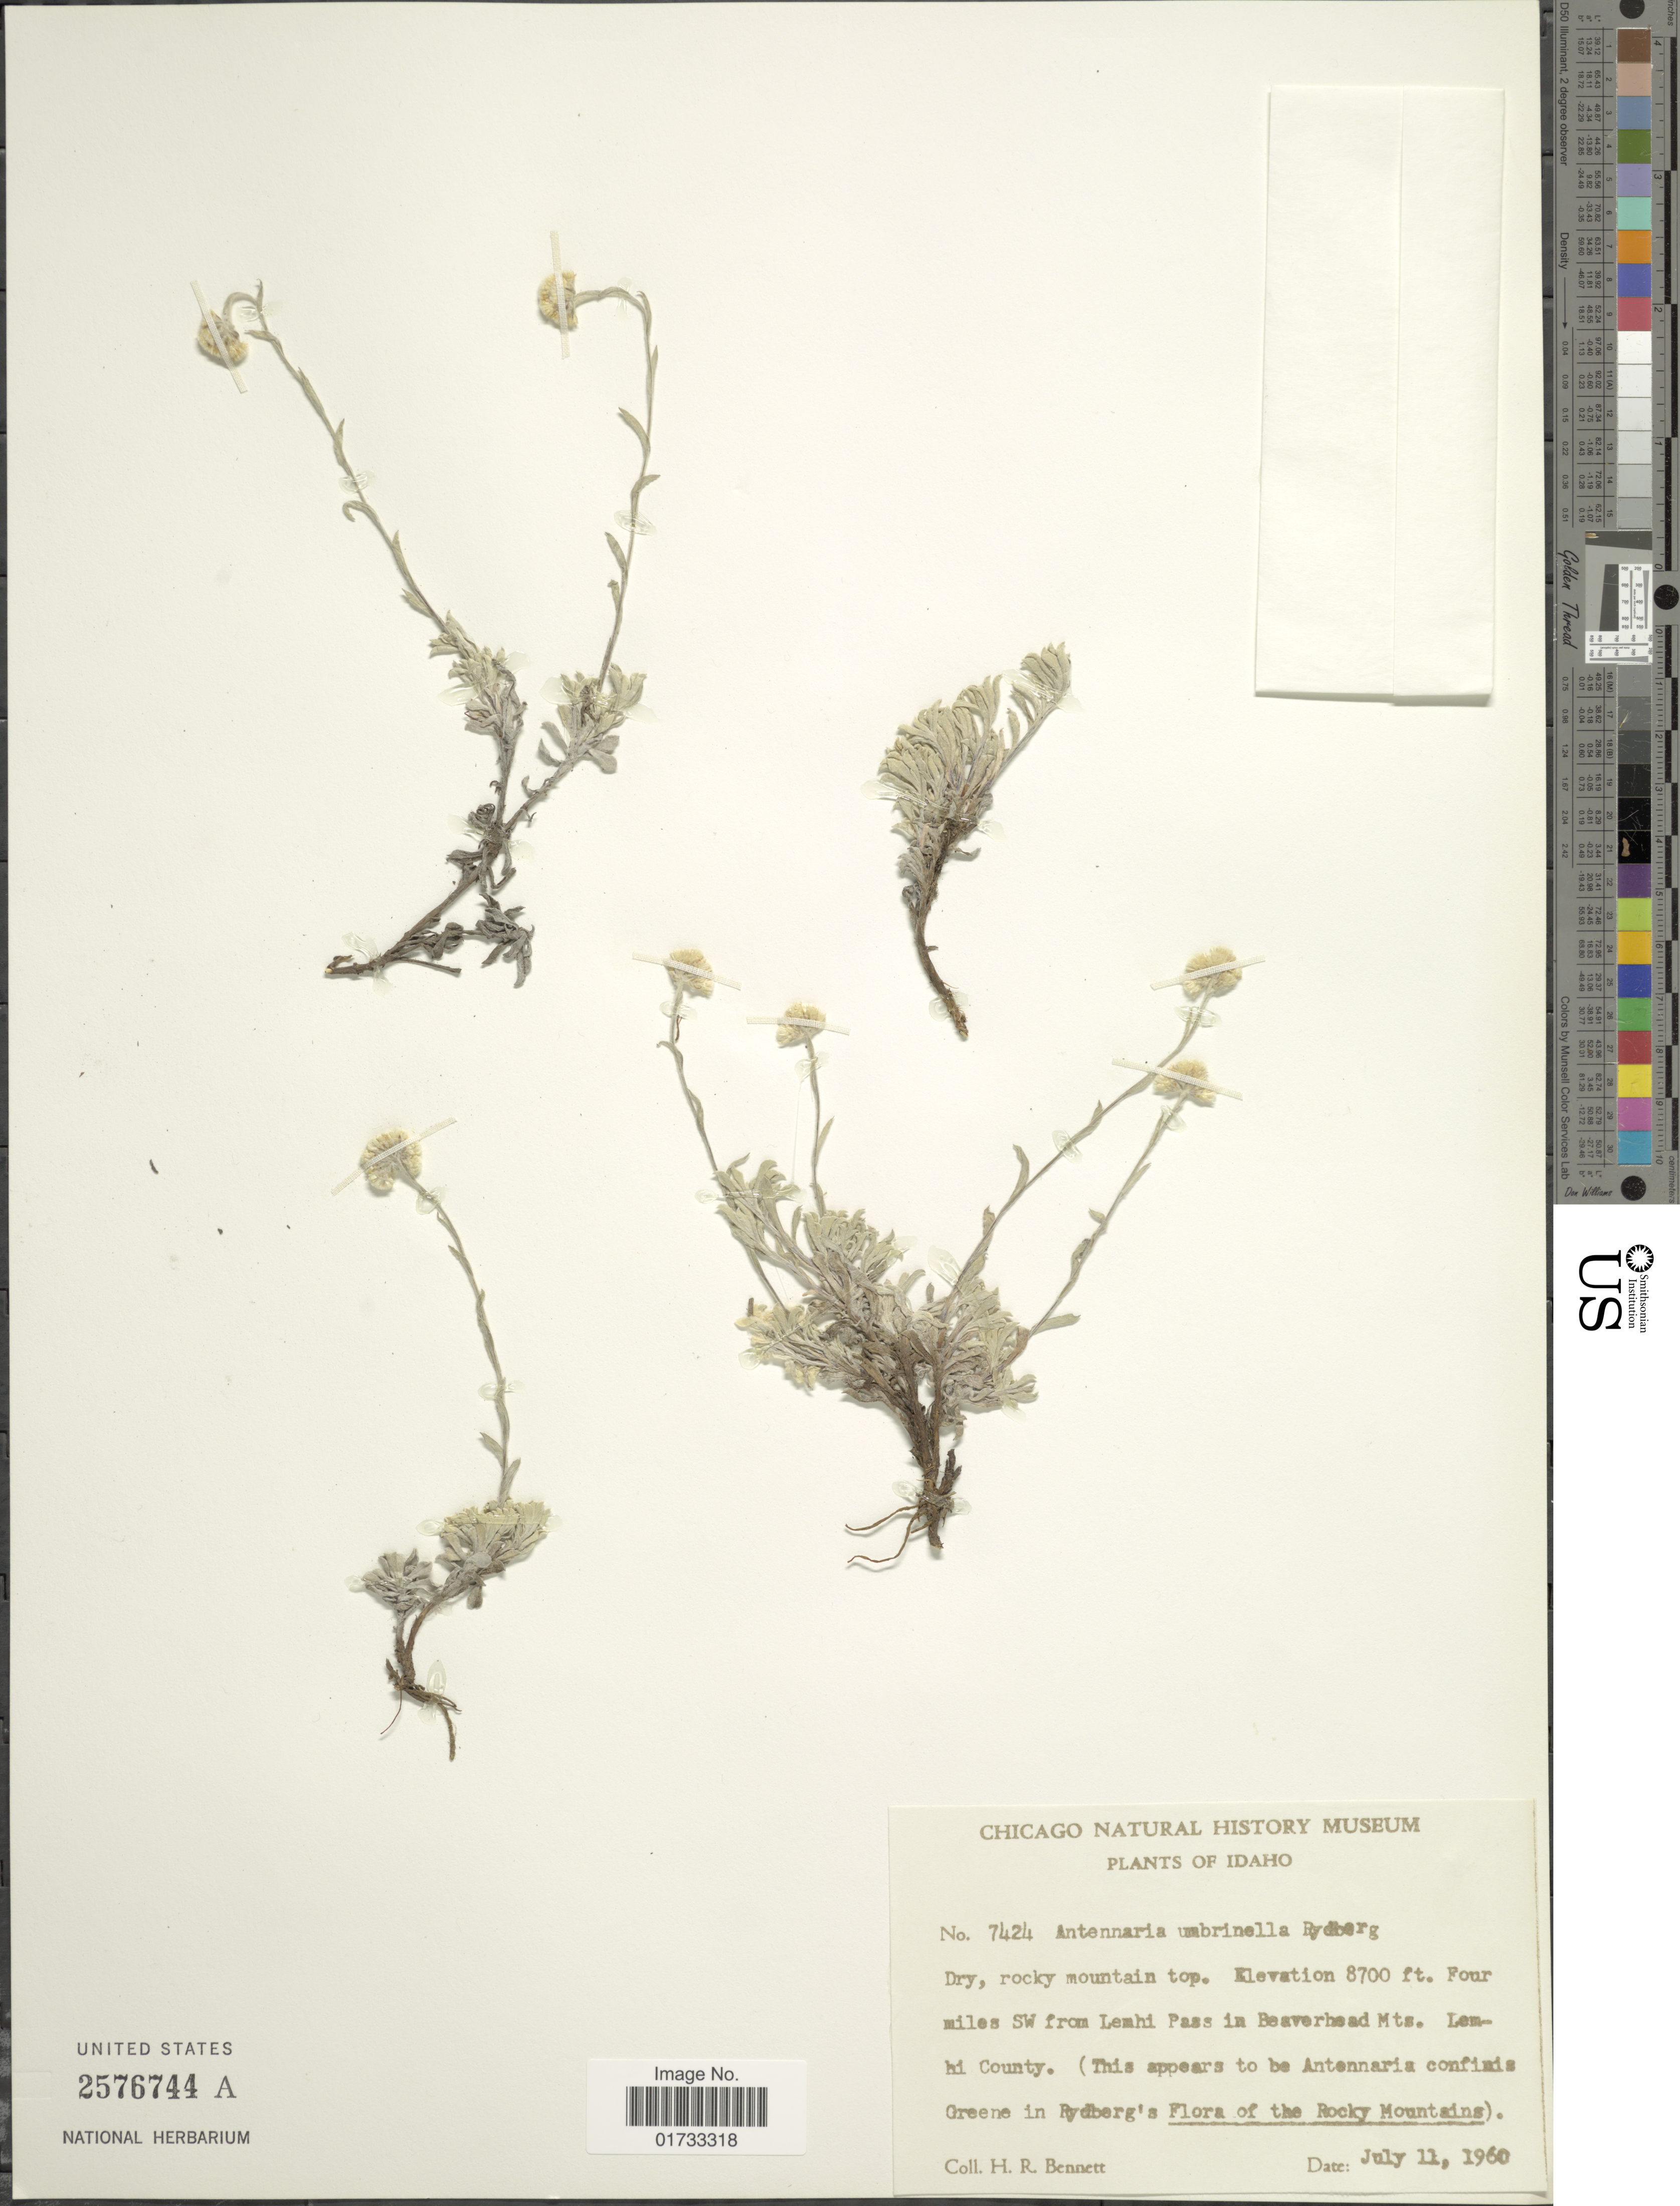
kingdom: Plantae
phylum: Tracheophyta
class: Magnoliopsida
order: Asterales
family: Asteraceae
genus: Antennaria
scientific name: Antennaria umbrinella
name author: Rydb.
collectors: H. R. Bennett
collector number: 7424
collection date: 1960-07-11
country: United States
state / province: Idaho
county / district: Lemhi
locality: Dry, rocky mountain top, four miles SW from Lemhi Pass in Beaverhead Mts., (this appears to be Antennaria confinis Green in Rydberg's flora of the Rocky Mountains)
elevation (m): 2652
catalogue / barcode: US 2576744A